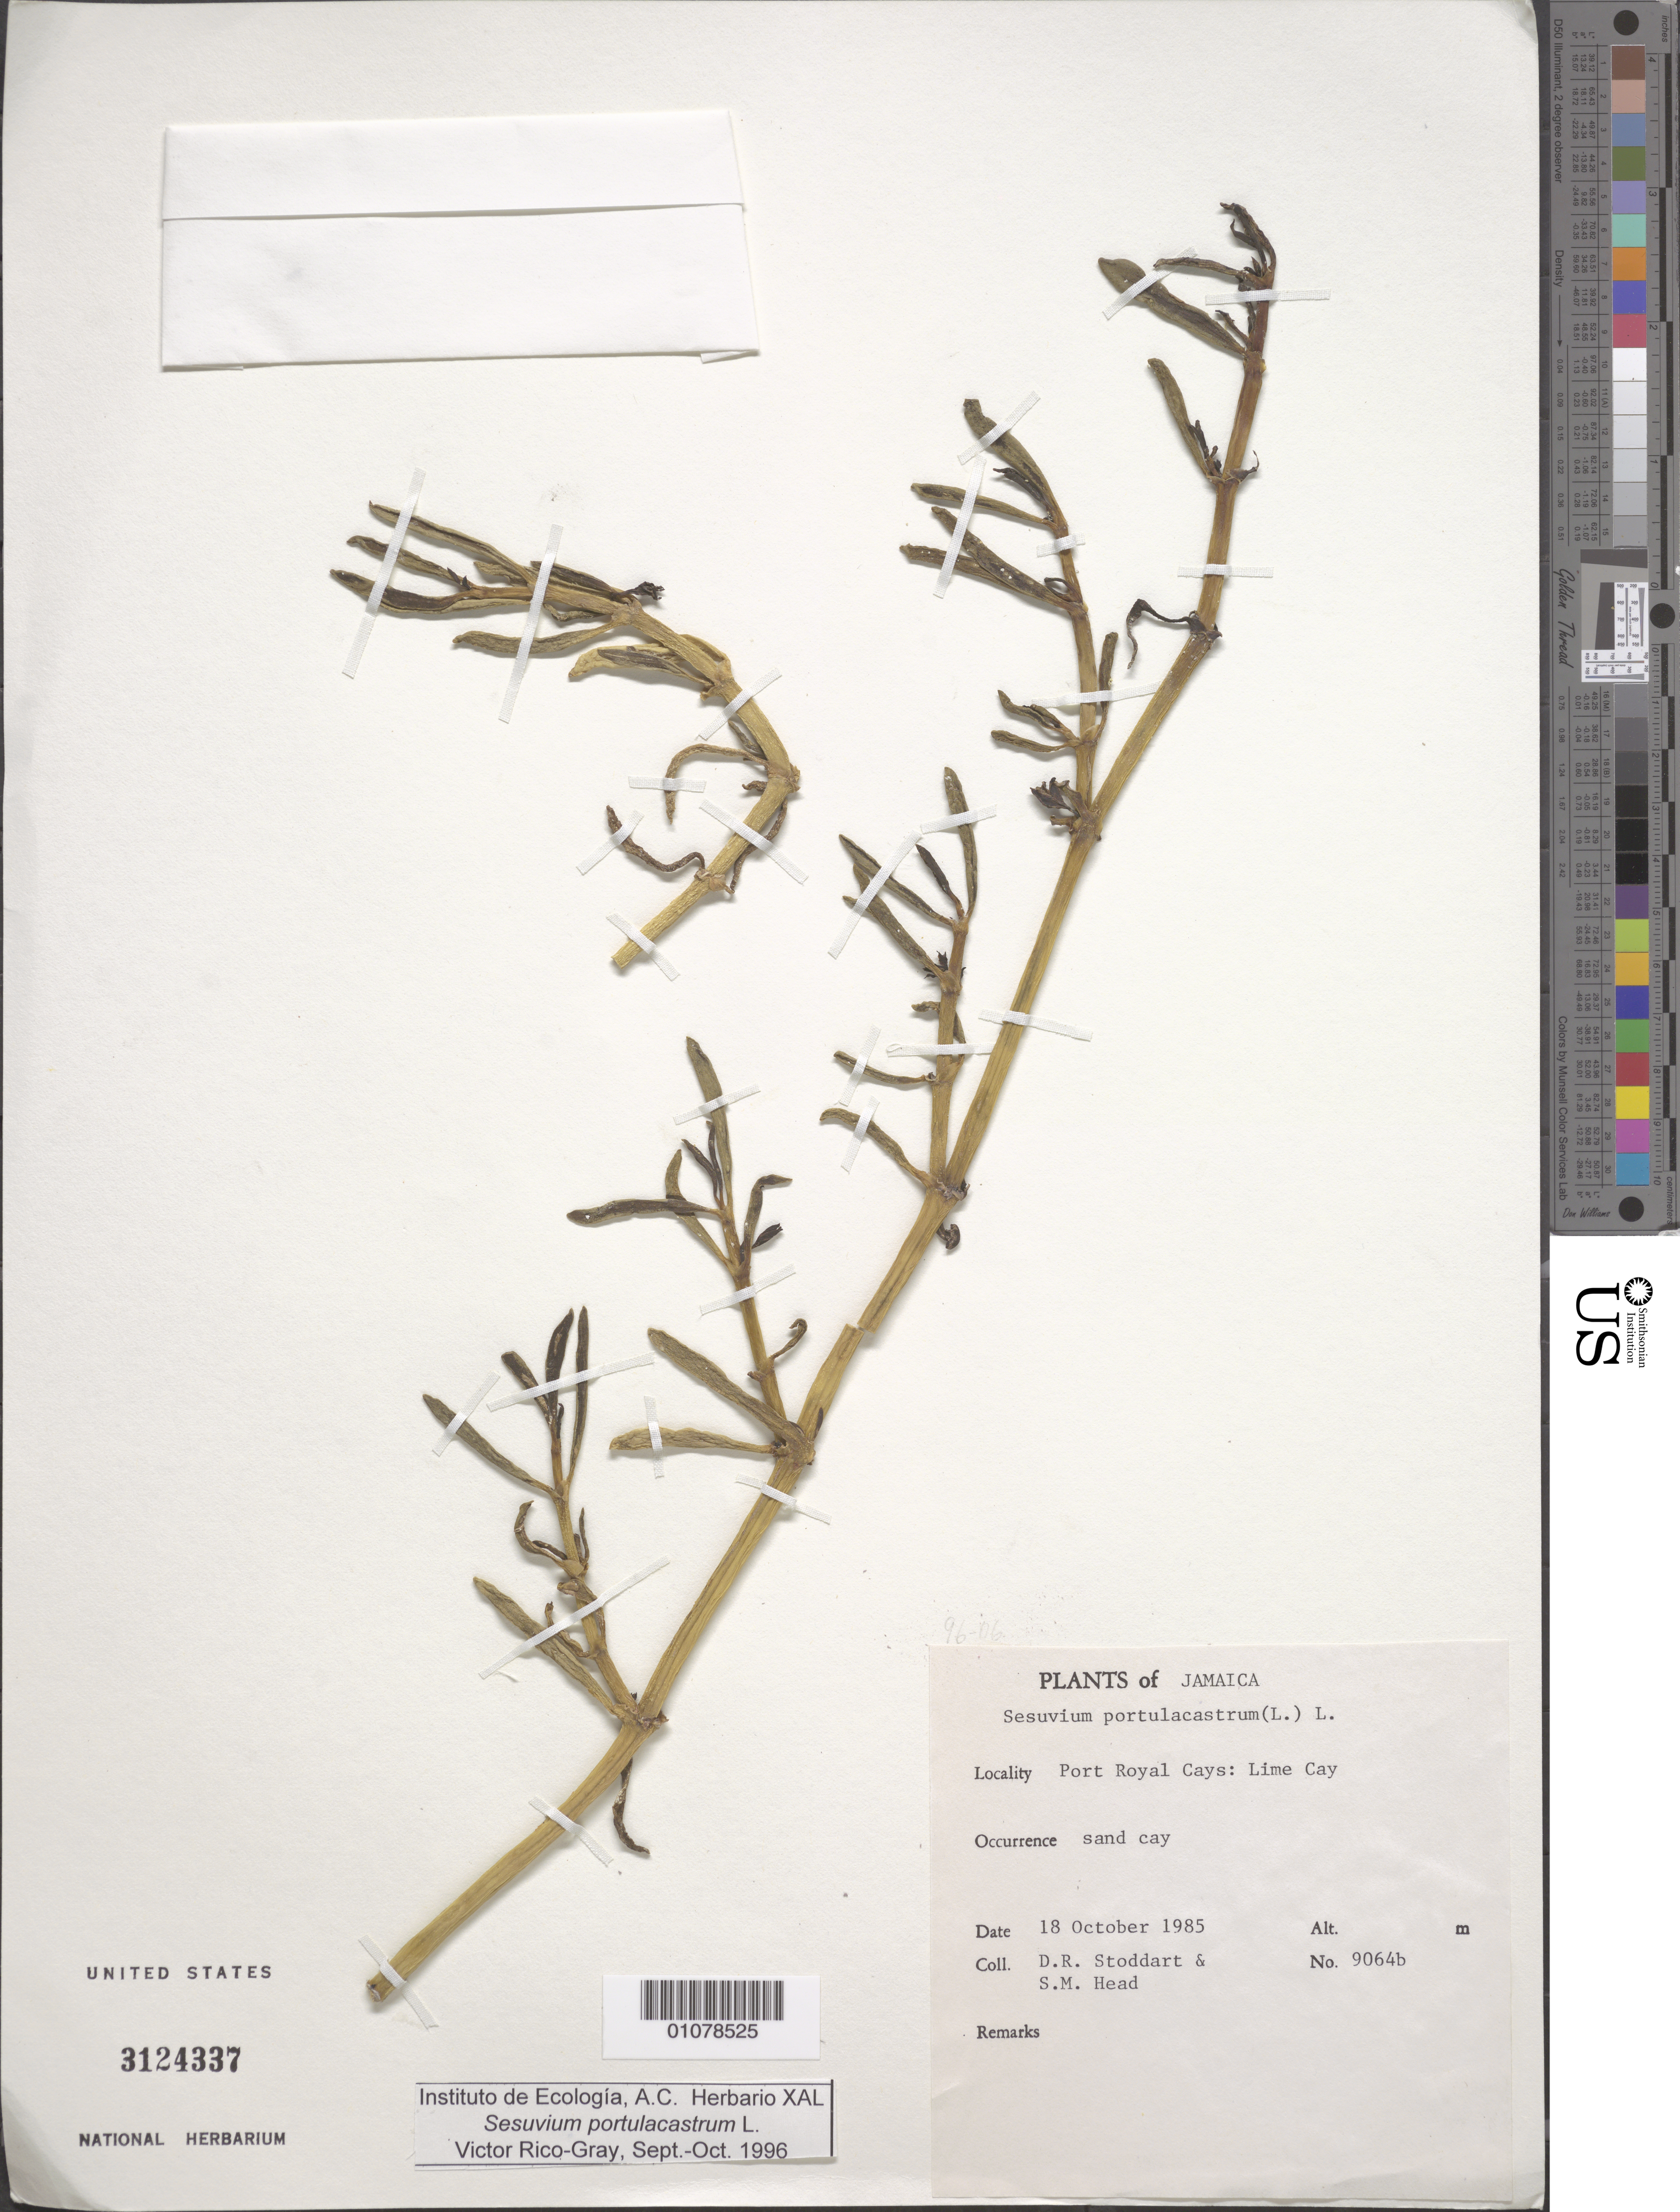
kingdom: Plantae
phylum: Tracheophyta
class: Magnoliopsida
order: Caryophyllales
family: Aizoaceae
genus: Sesuvium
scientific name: Sesuvium portulacastrum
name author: (L.) L.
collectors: D. R. Stoddart & S. Head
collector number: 9064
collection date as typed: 18 Oct 1985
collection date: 1985-10-18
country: Jamaica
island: Jamaica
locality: Port Royal Cays: Lime Cay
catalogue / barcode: US 3124337